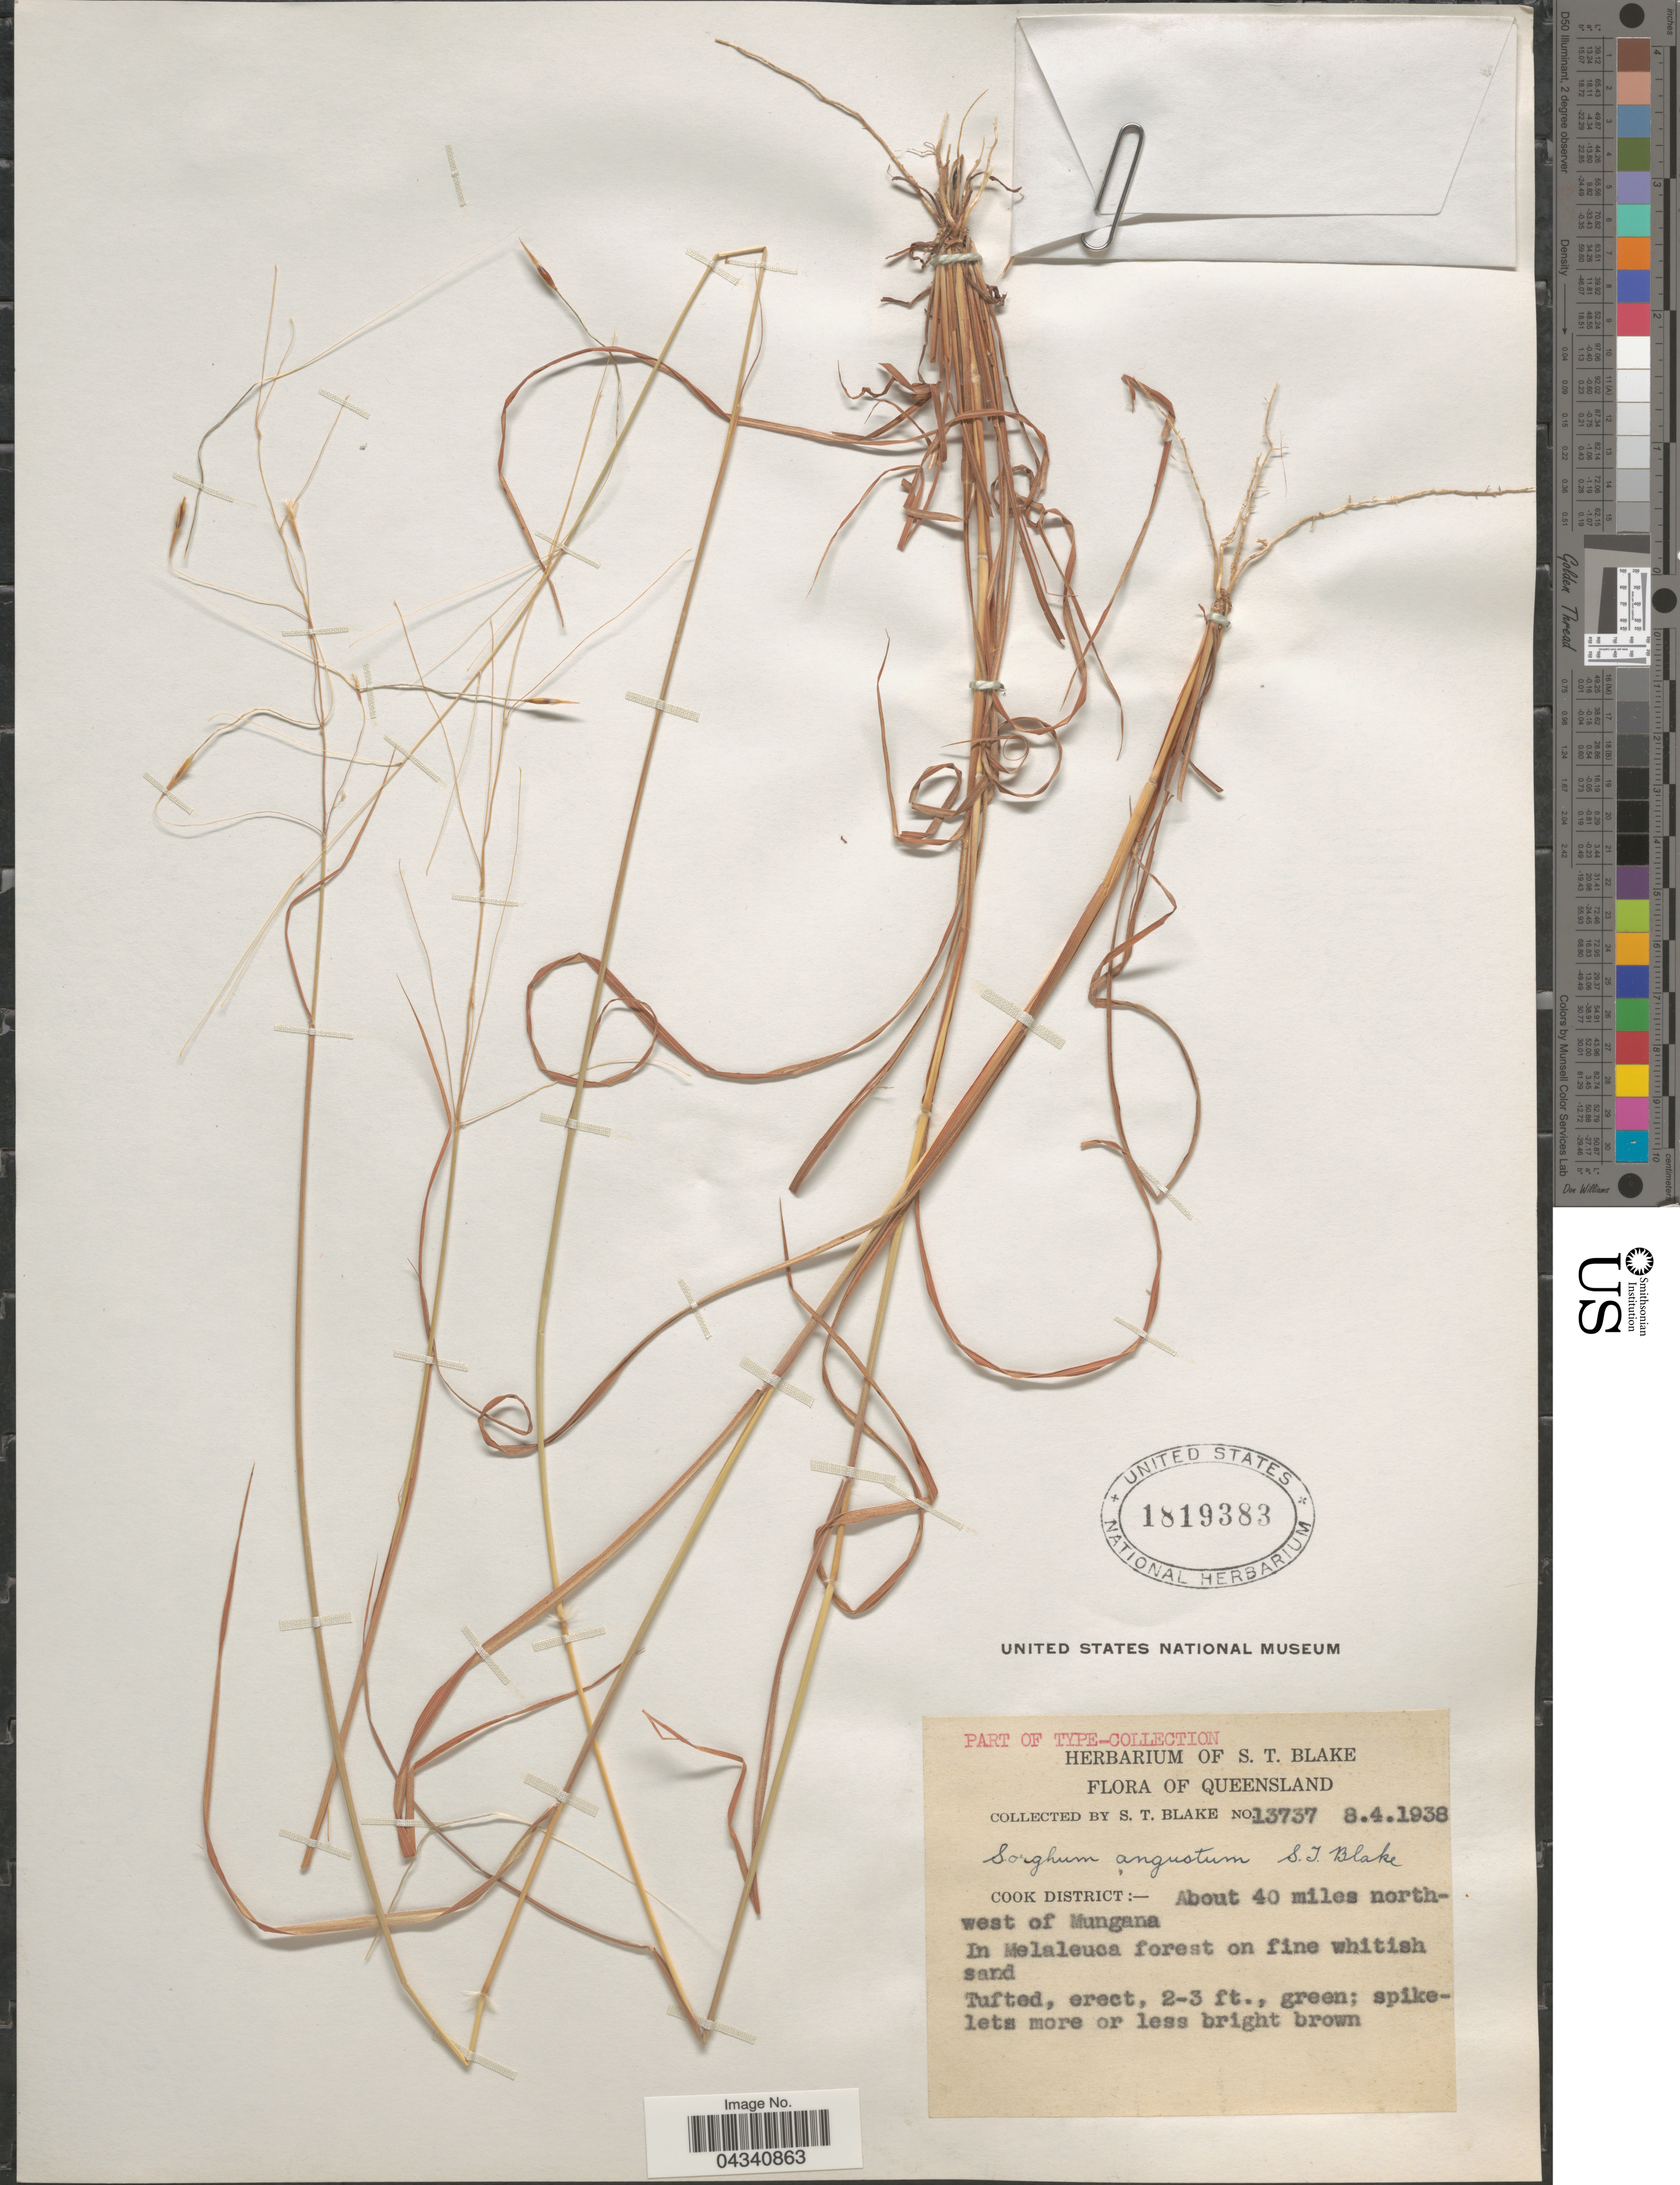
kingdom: Plantae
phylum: Tracheophyta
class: Liliopsida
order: Poales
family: Poaceae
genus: Sorghum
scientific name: Sorghum angustum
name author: S.T. Blake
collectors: S. T. Blake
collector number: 13737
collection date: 1938-04-08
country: Australia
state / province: Queensland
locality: Cook District: - about 40 miles north-west of Mungana.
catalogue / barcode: US 1819383